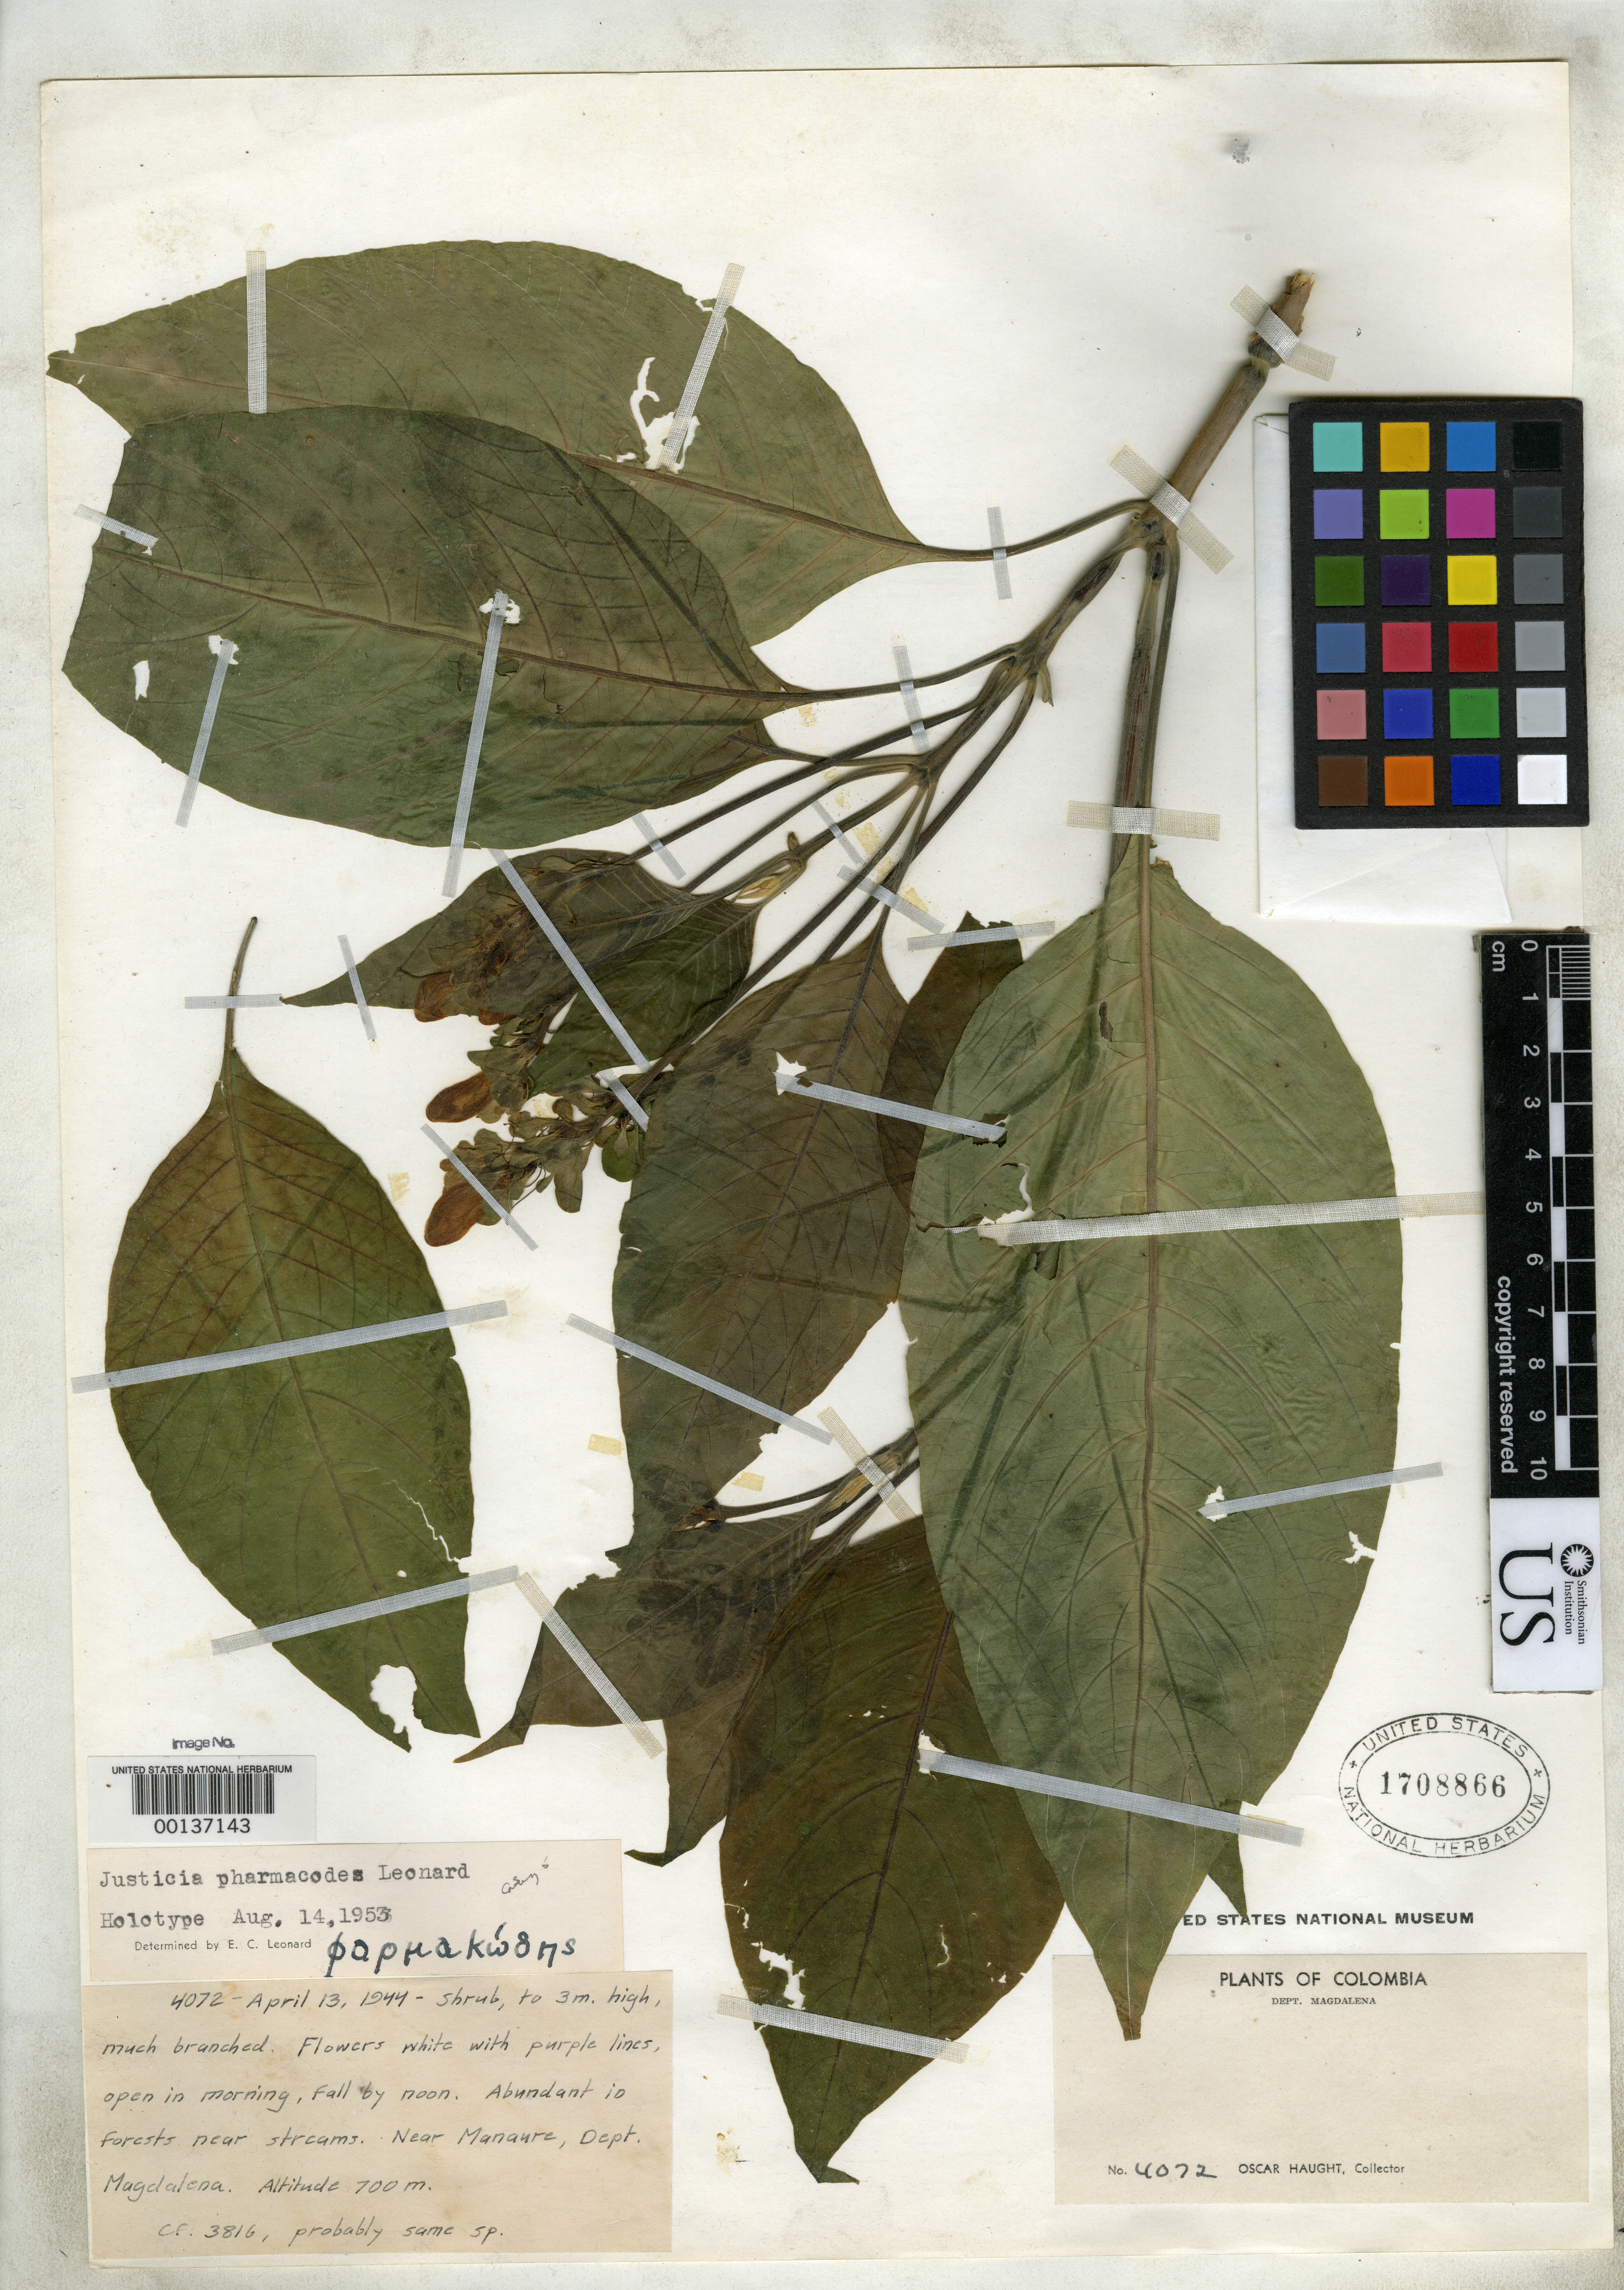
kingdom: Plantae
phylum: Tracheophyta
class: Magnoliopsida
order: Lamiales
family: Acanthaceae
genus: Justicia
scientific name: Justicia pharmacodes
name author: Leonard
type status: Holotype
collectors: O. L. Haught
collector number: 4072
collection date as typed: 13 Apr 1944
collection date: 1944-04-13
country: Colombia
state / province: Magdalena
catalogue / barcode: US 1708866